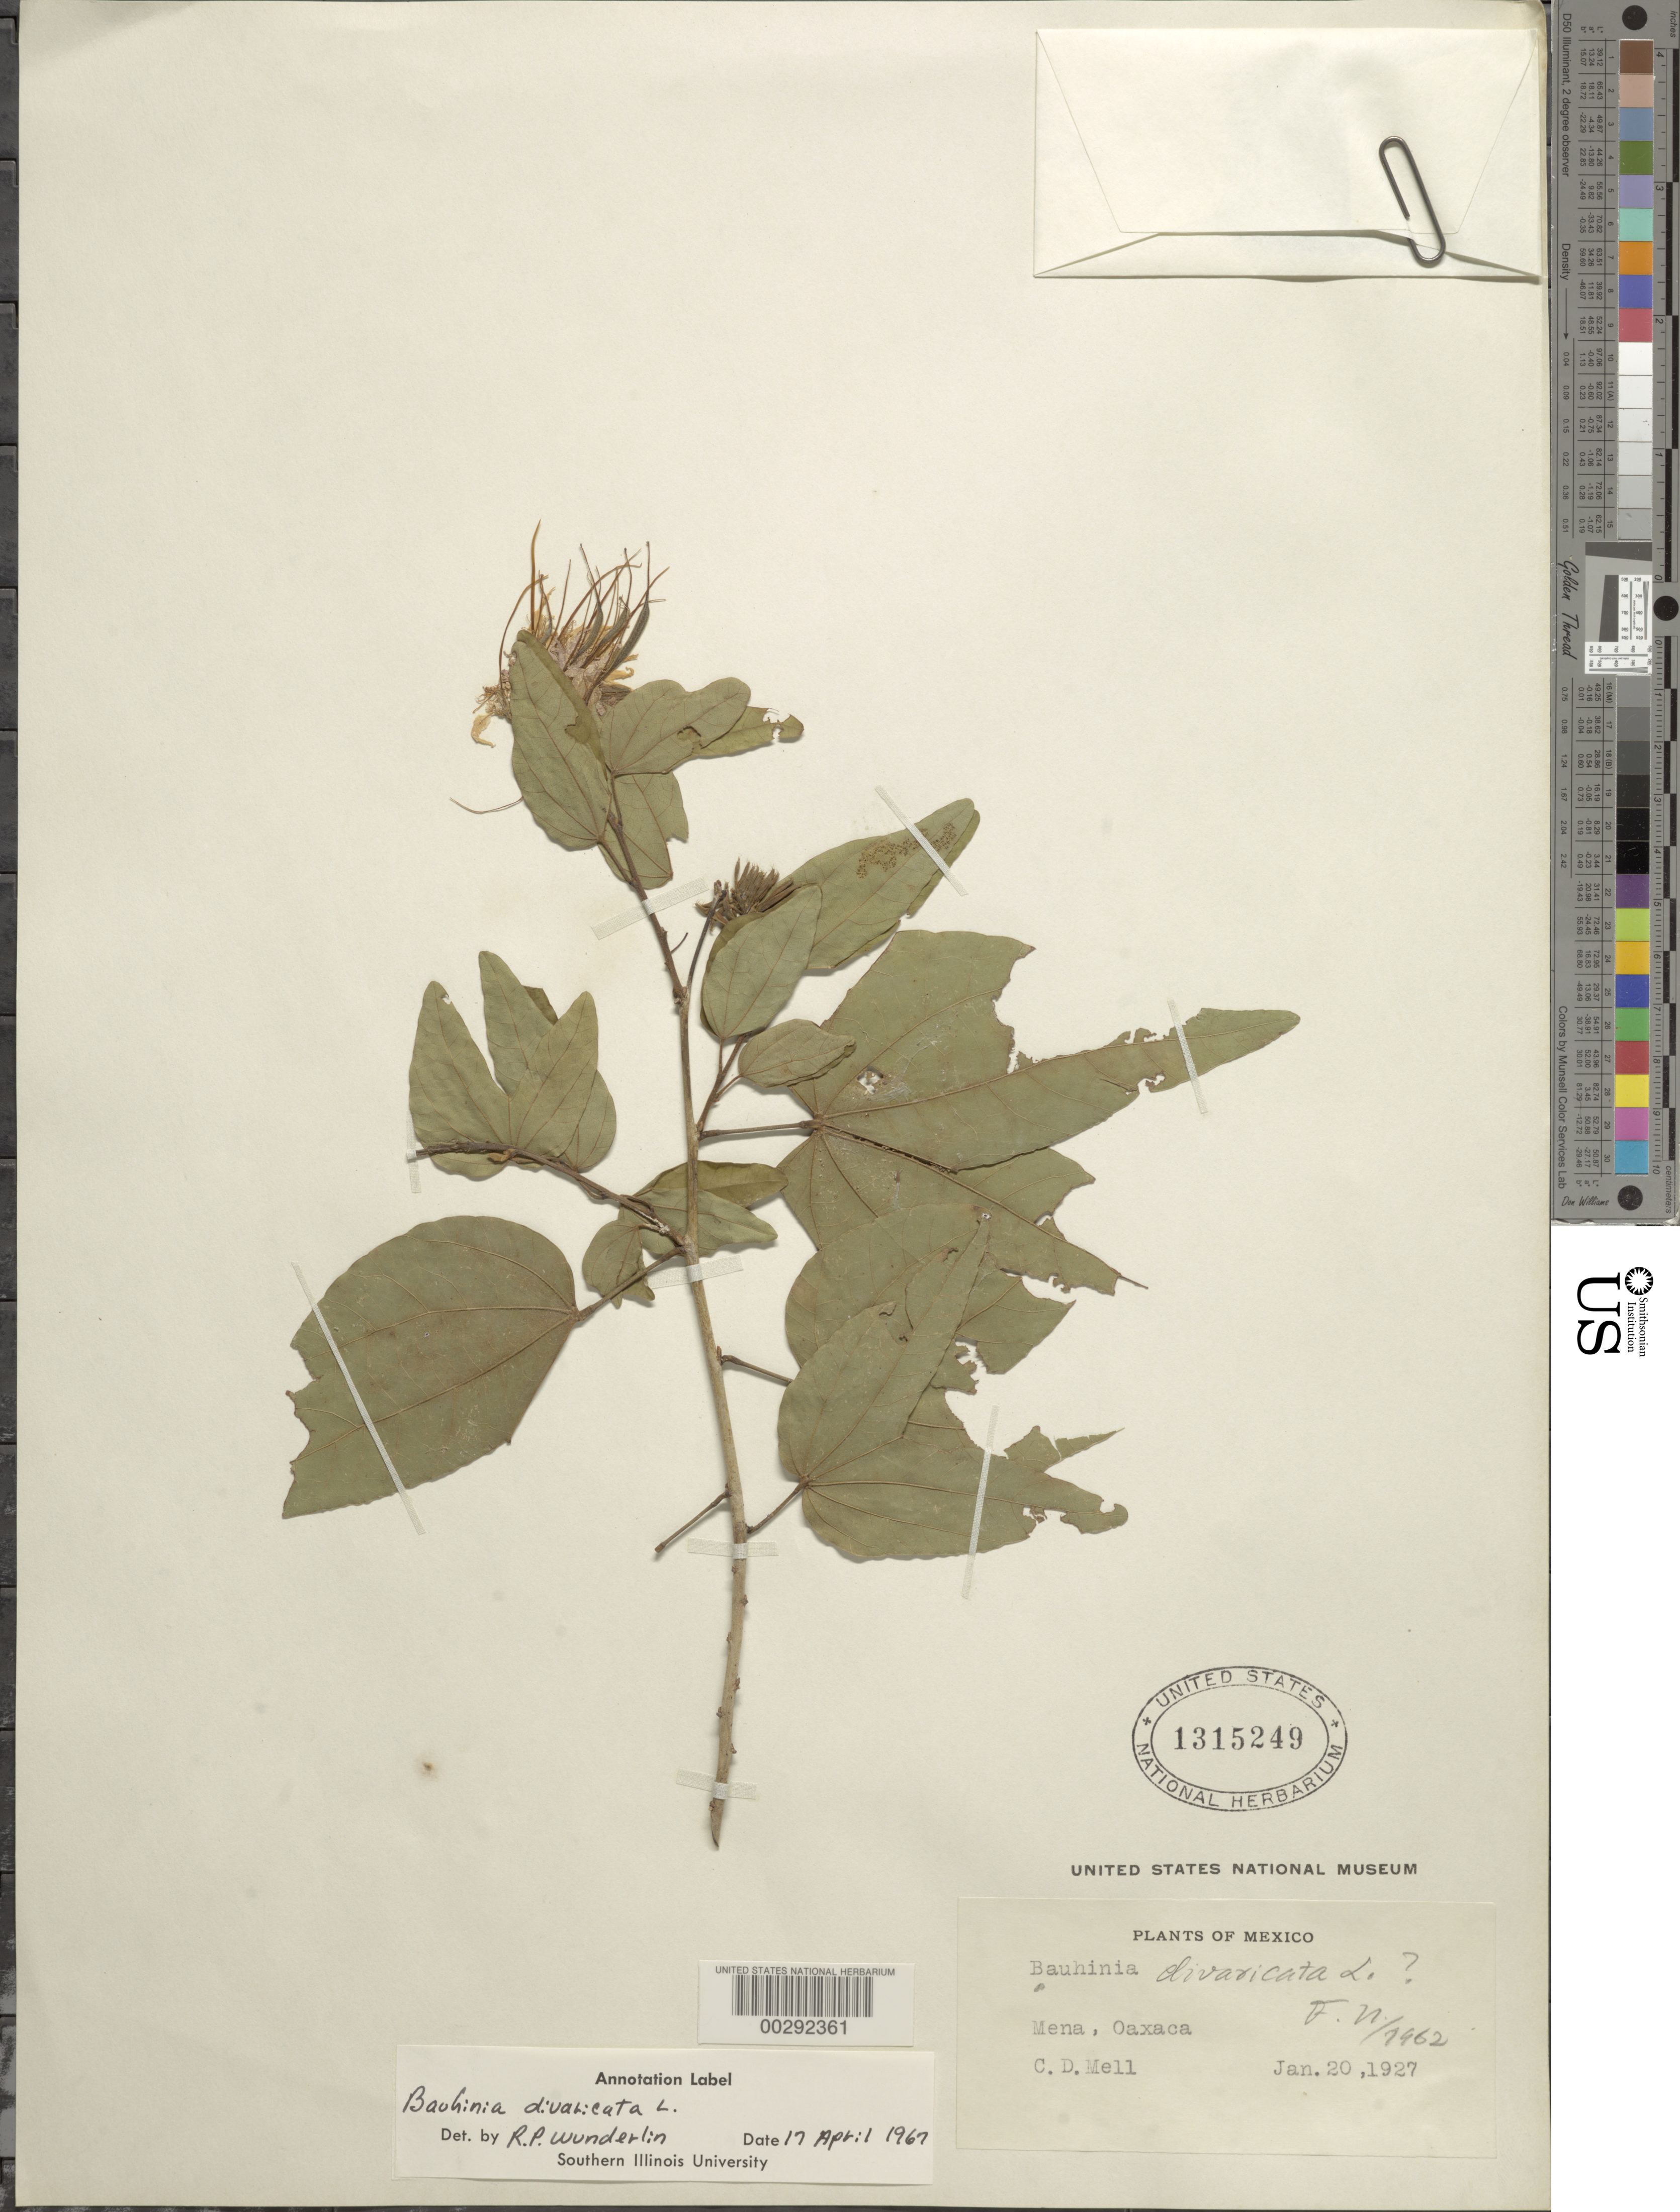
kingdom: Plantae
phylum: Tracheophyta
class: Magnoliopsida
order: Fabales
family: Fabaceae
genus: Bauhinia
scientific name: Bauhinia divaricata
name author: L.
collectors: C. D. Mell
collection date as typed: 20 Jan 1927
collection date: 1927-01-20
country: Mexico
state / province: Oaxaca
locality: Mena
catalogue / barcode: US 1315249